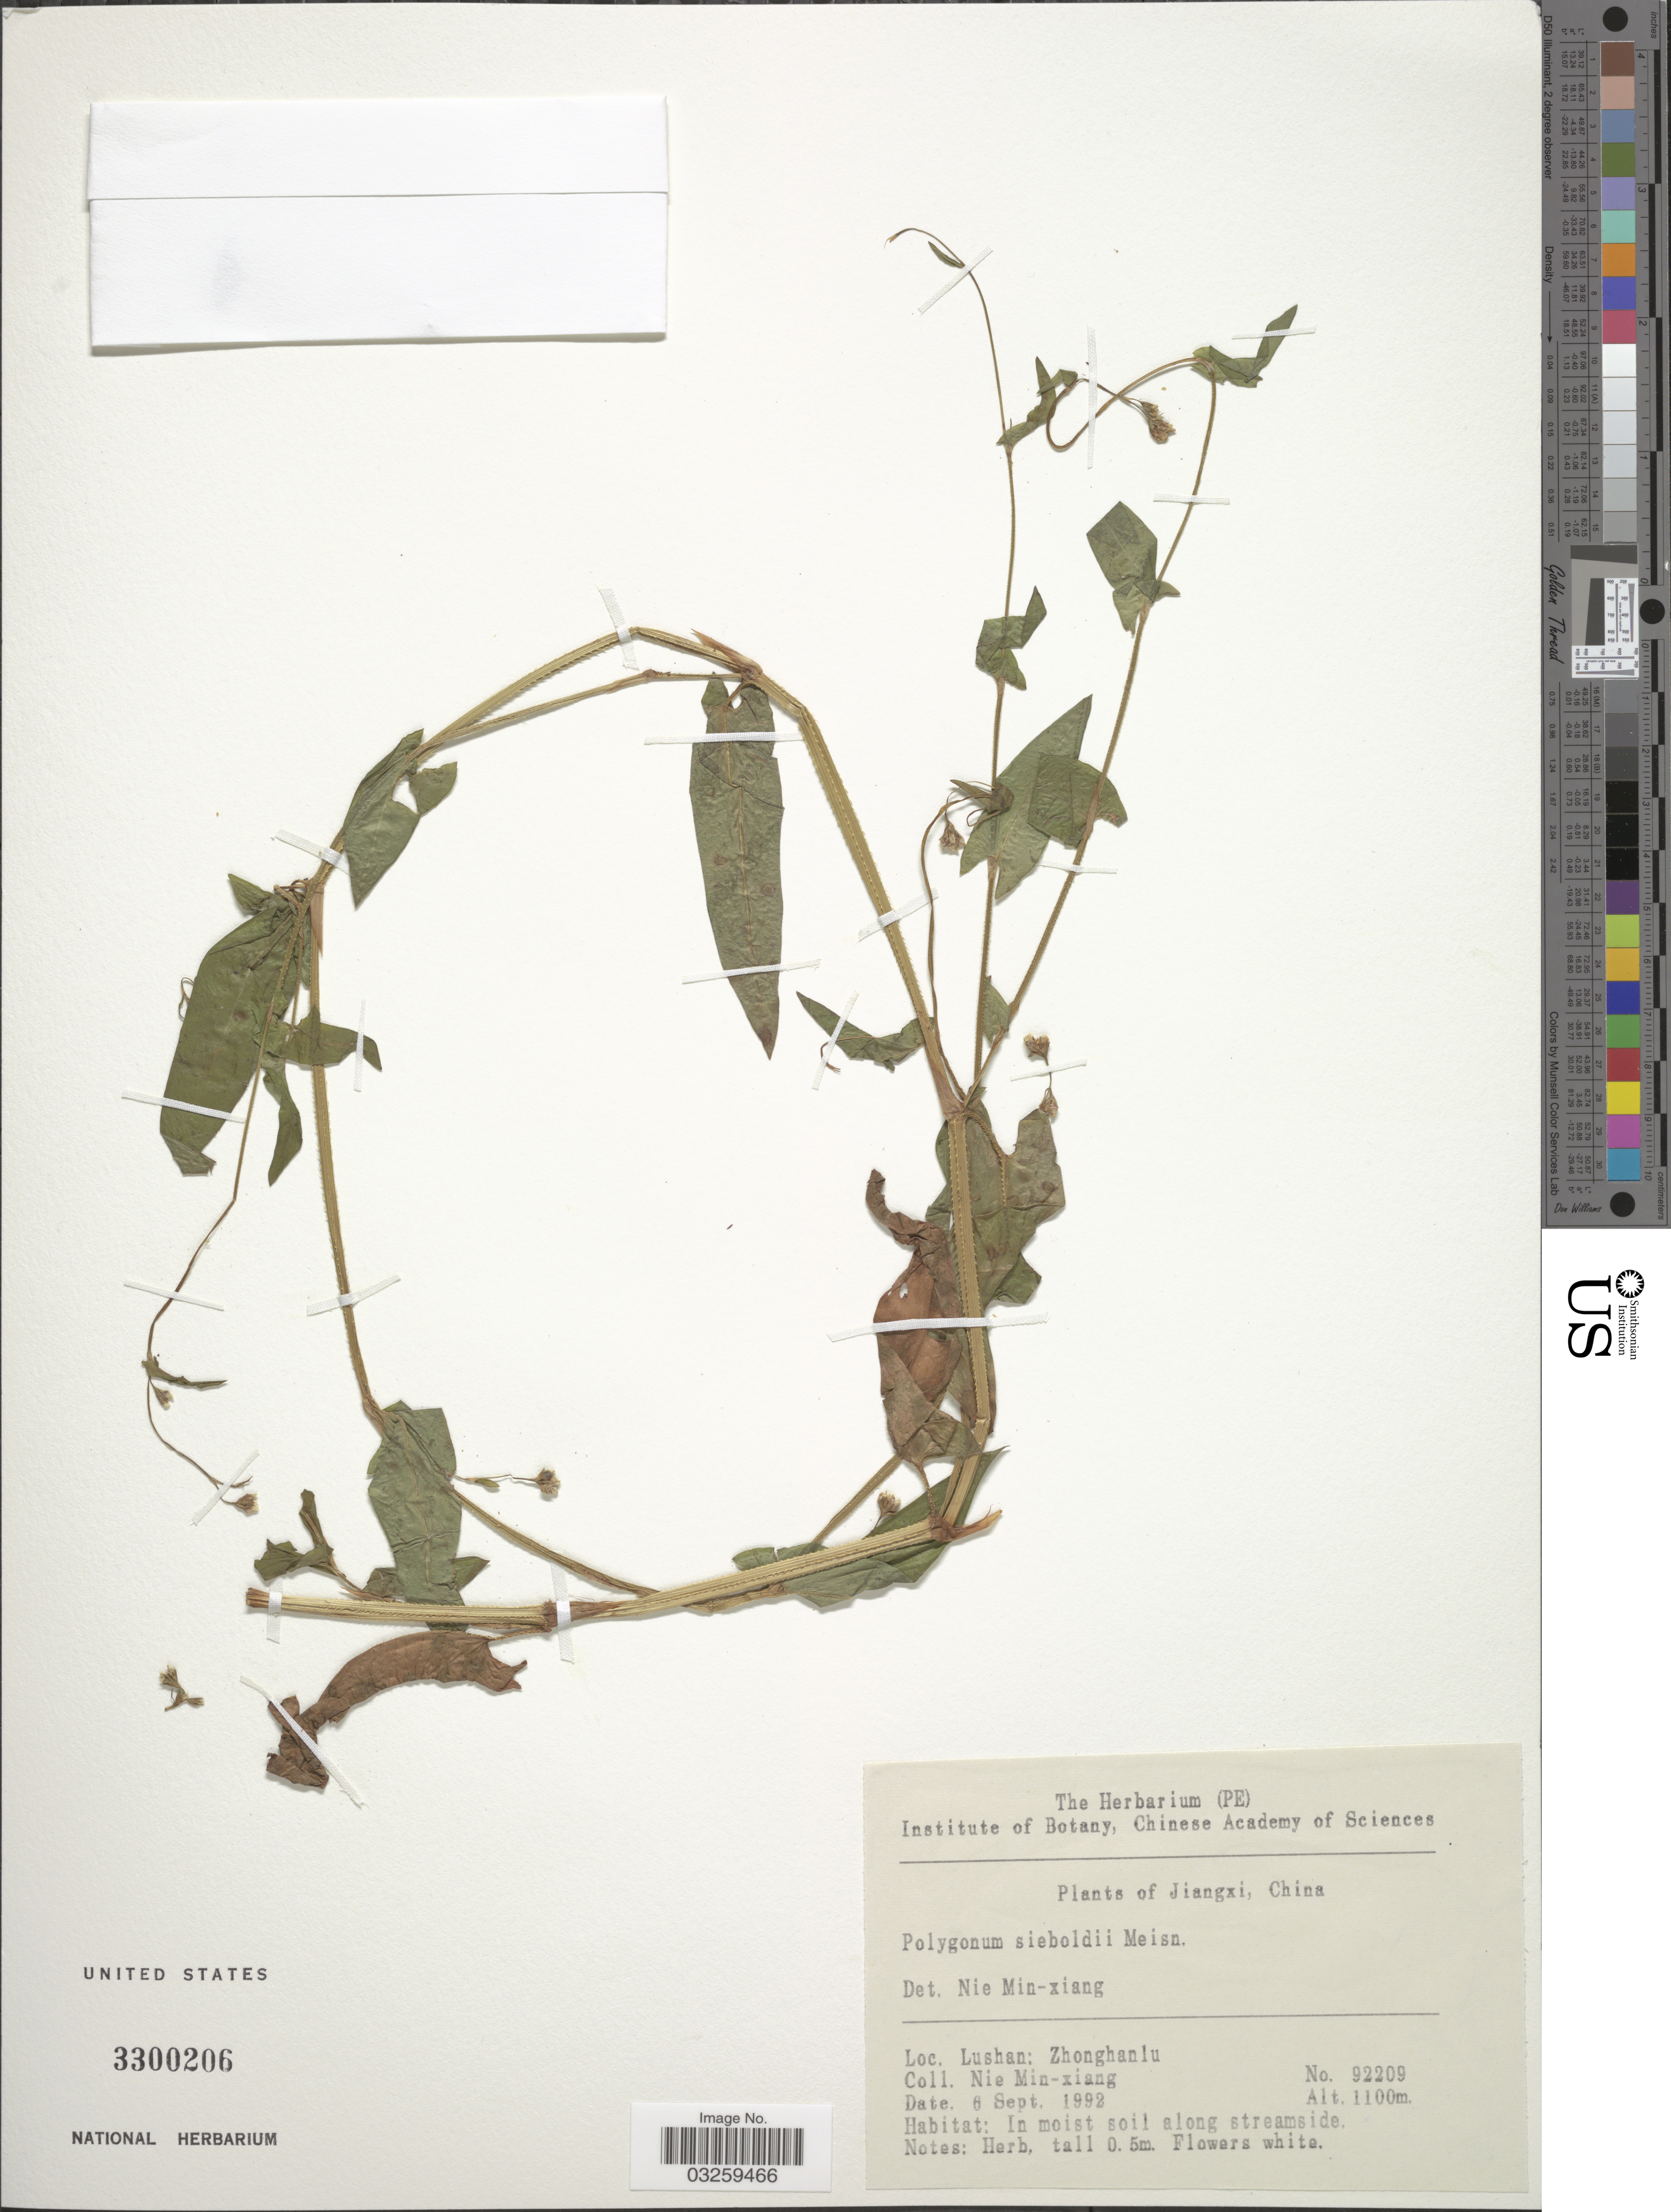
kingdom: Plantae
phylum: Tracheophyta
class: Magnoliopsida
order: Caryophyllales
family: Polygonaceae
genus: Polygonum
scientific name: Polygonum sieboldii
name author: Meisn.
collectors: M. Nie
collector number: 92209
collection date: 1992-09-06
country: China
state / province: Jiangxi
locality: Lushan: Zhonghanlu.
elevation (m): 1100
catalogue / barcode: US 3300206